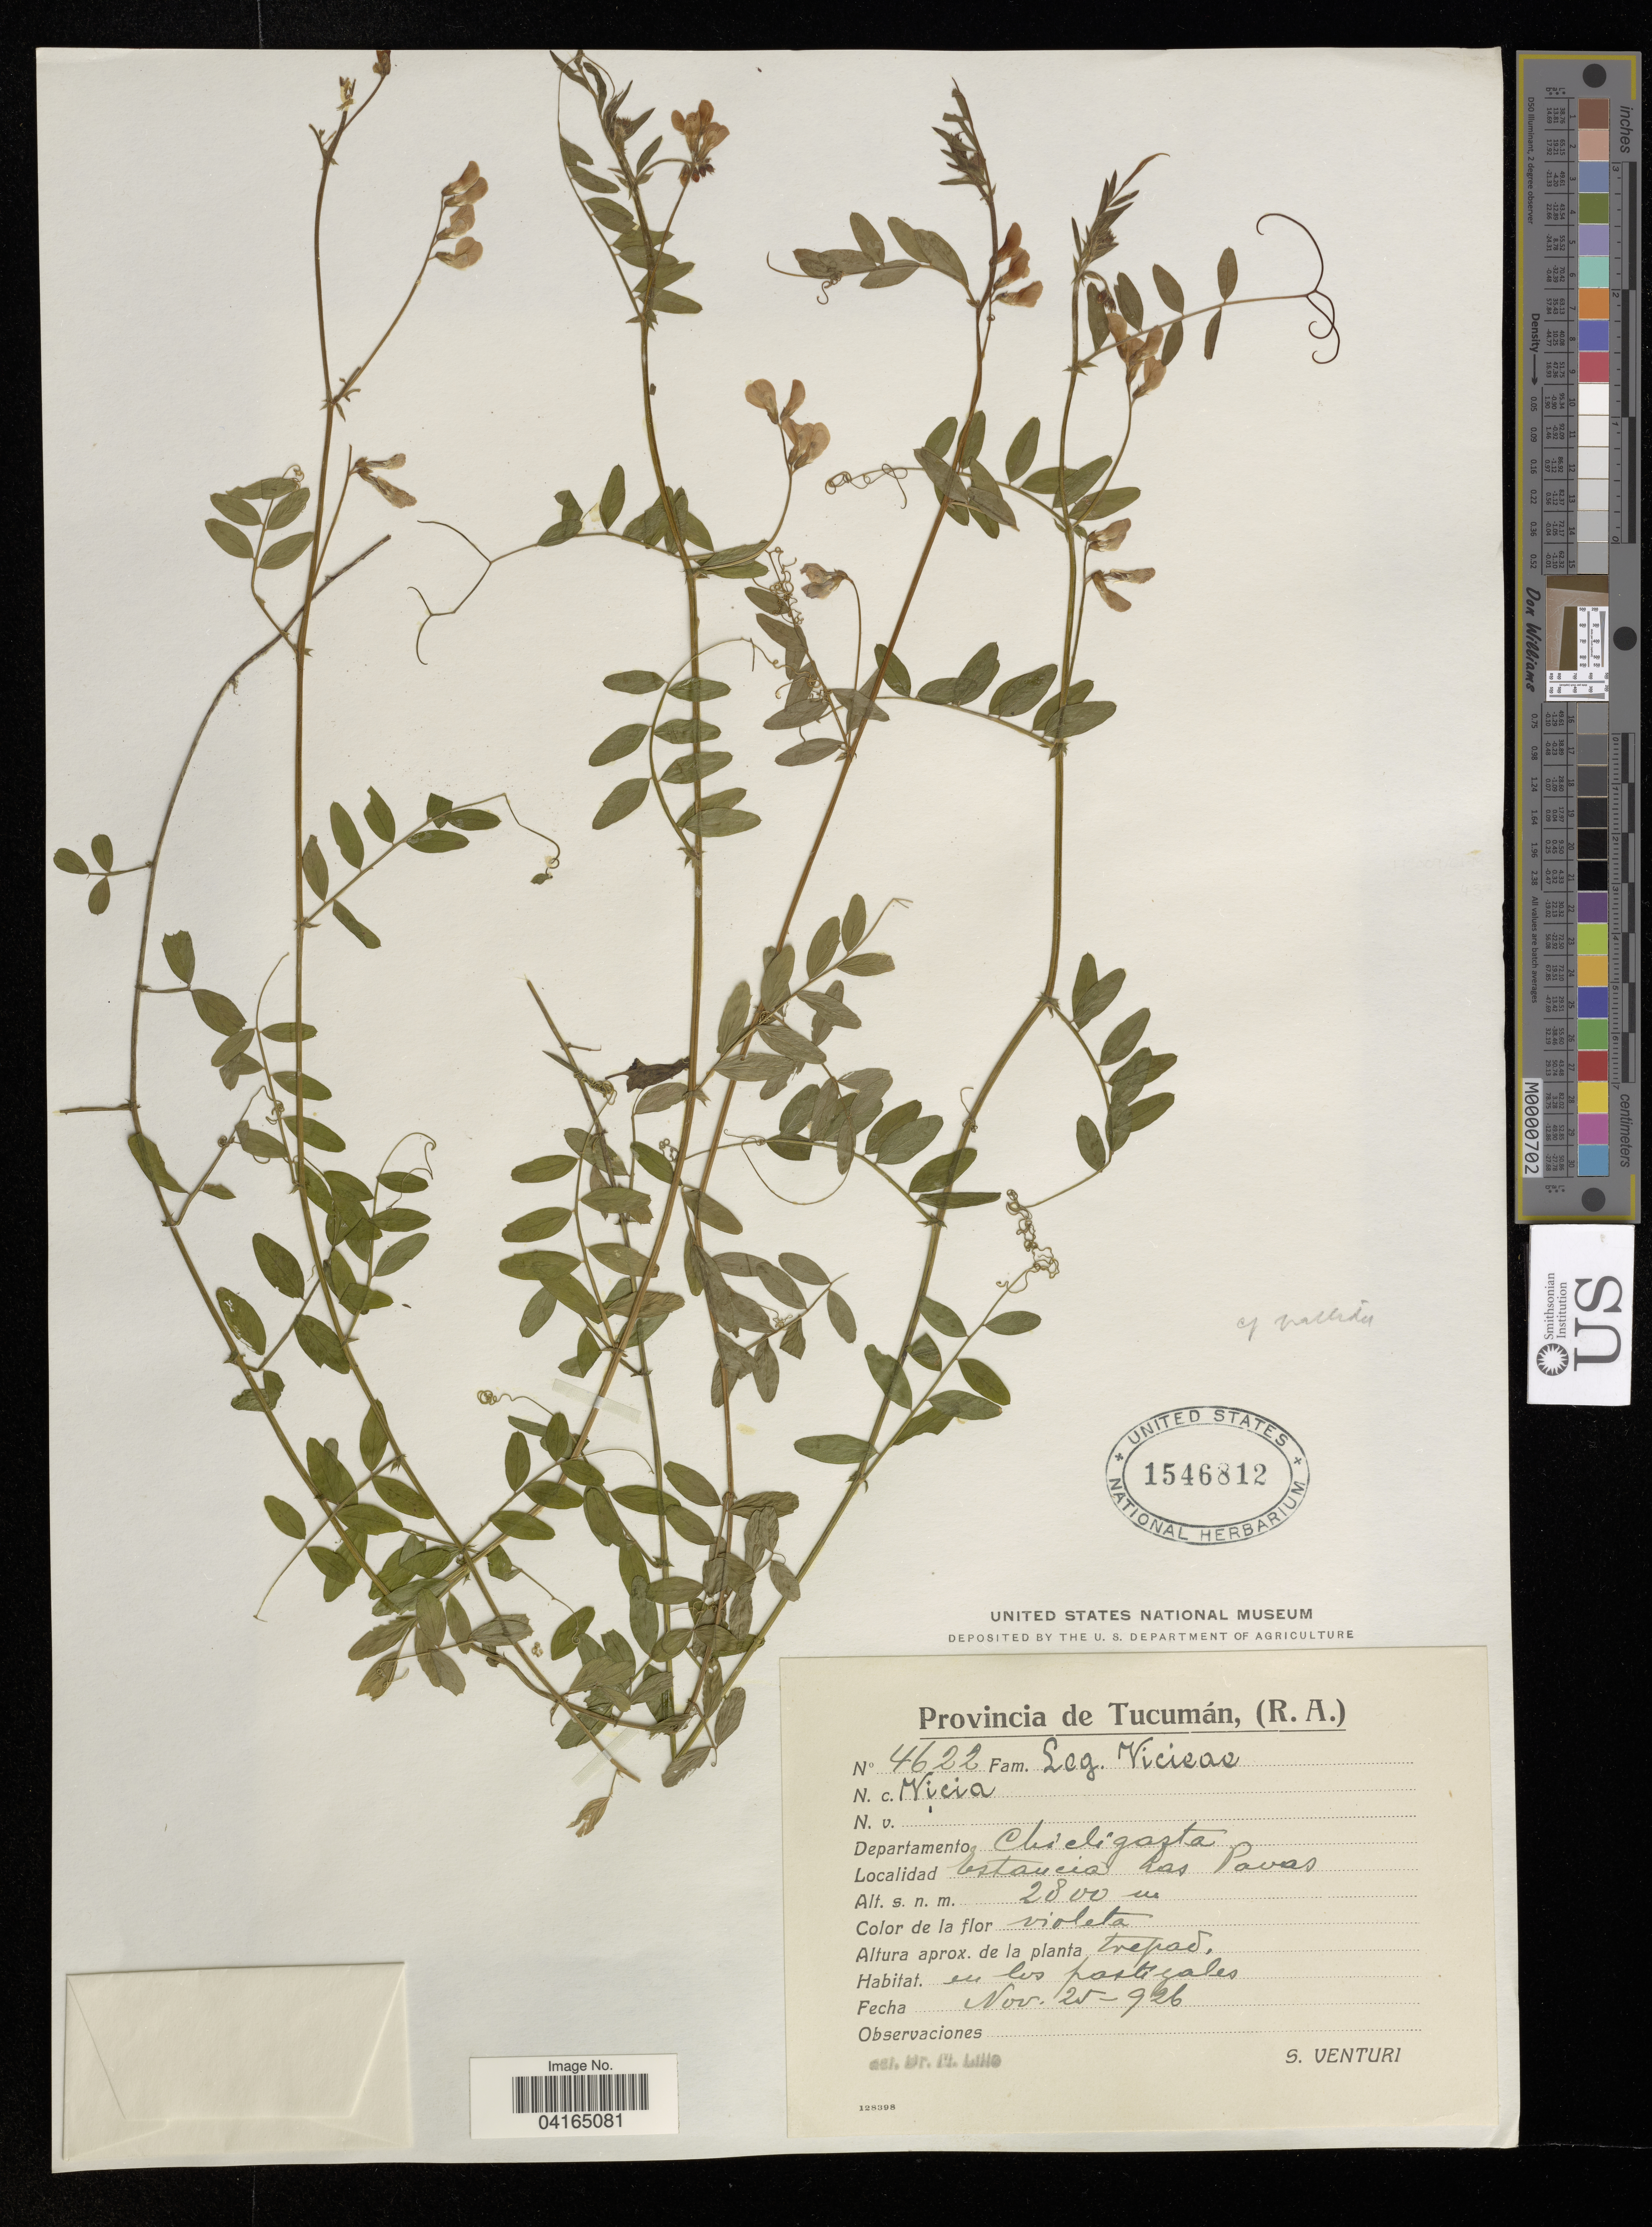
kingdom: Plantae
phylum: Tracheophyta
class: Magnoliopsida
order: Fabales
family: Fabaceae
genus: Vicia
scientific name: Vicia sp.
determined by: Hechenleitner, Paulina, RBG Edinburgh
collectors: S. Venturi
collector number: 4622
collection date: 1926-11-25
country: Argentina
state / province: Tucuman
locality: Provincia de Tucumán, (R.A.). Departamento Chicligasta. Estancia las Pavas.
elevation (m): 2800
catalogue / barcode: US 1546812